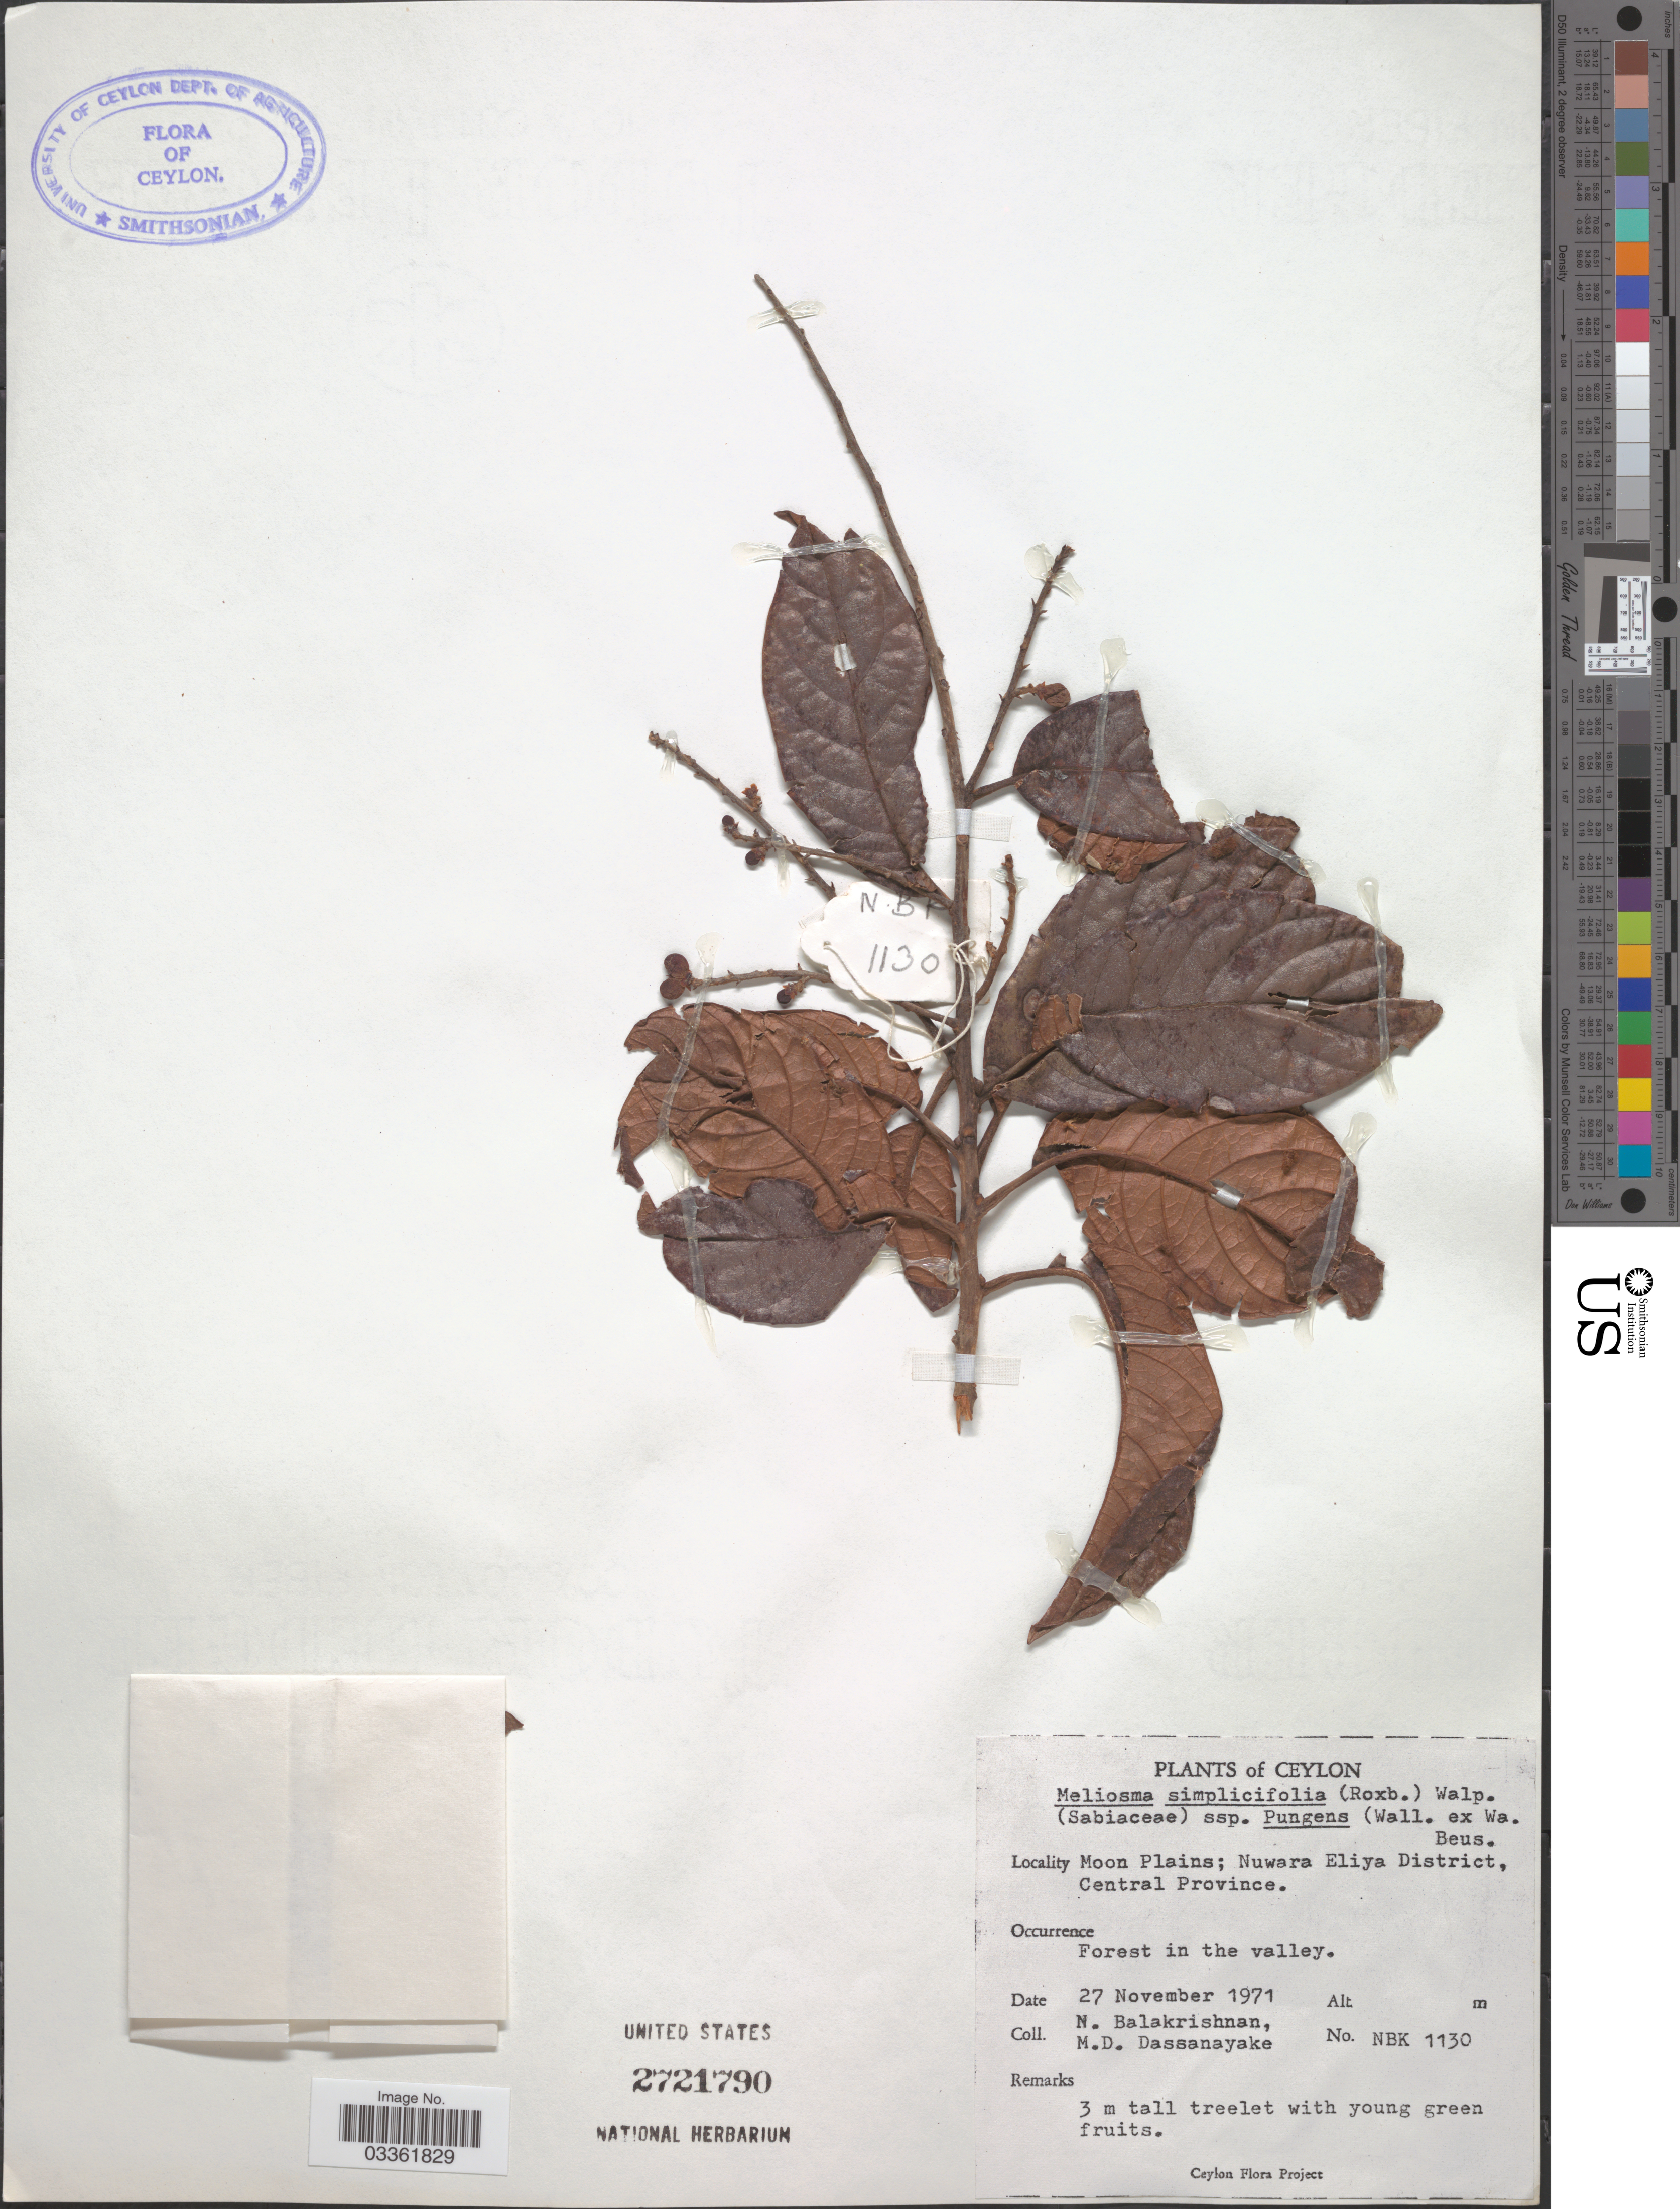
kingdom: Plantae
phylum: Tracheophyta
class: Magnoliopsida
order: Proteales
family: Sabiaceae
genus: Meliosma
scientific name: Meliosma simplicifolia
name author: (Roxb.) Walp.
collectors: N. Balakrishnan & M. D. Dassanayake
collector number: NBK1130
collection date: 1971-11-27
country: Sri Lanka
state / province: Central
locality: Ceylon, Moon Plains; Nuwara Eliya District, Central Province.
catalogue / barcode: US 2721790